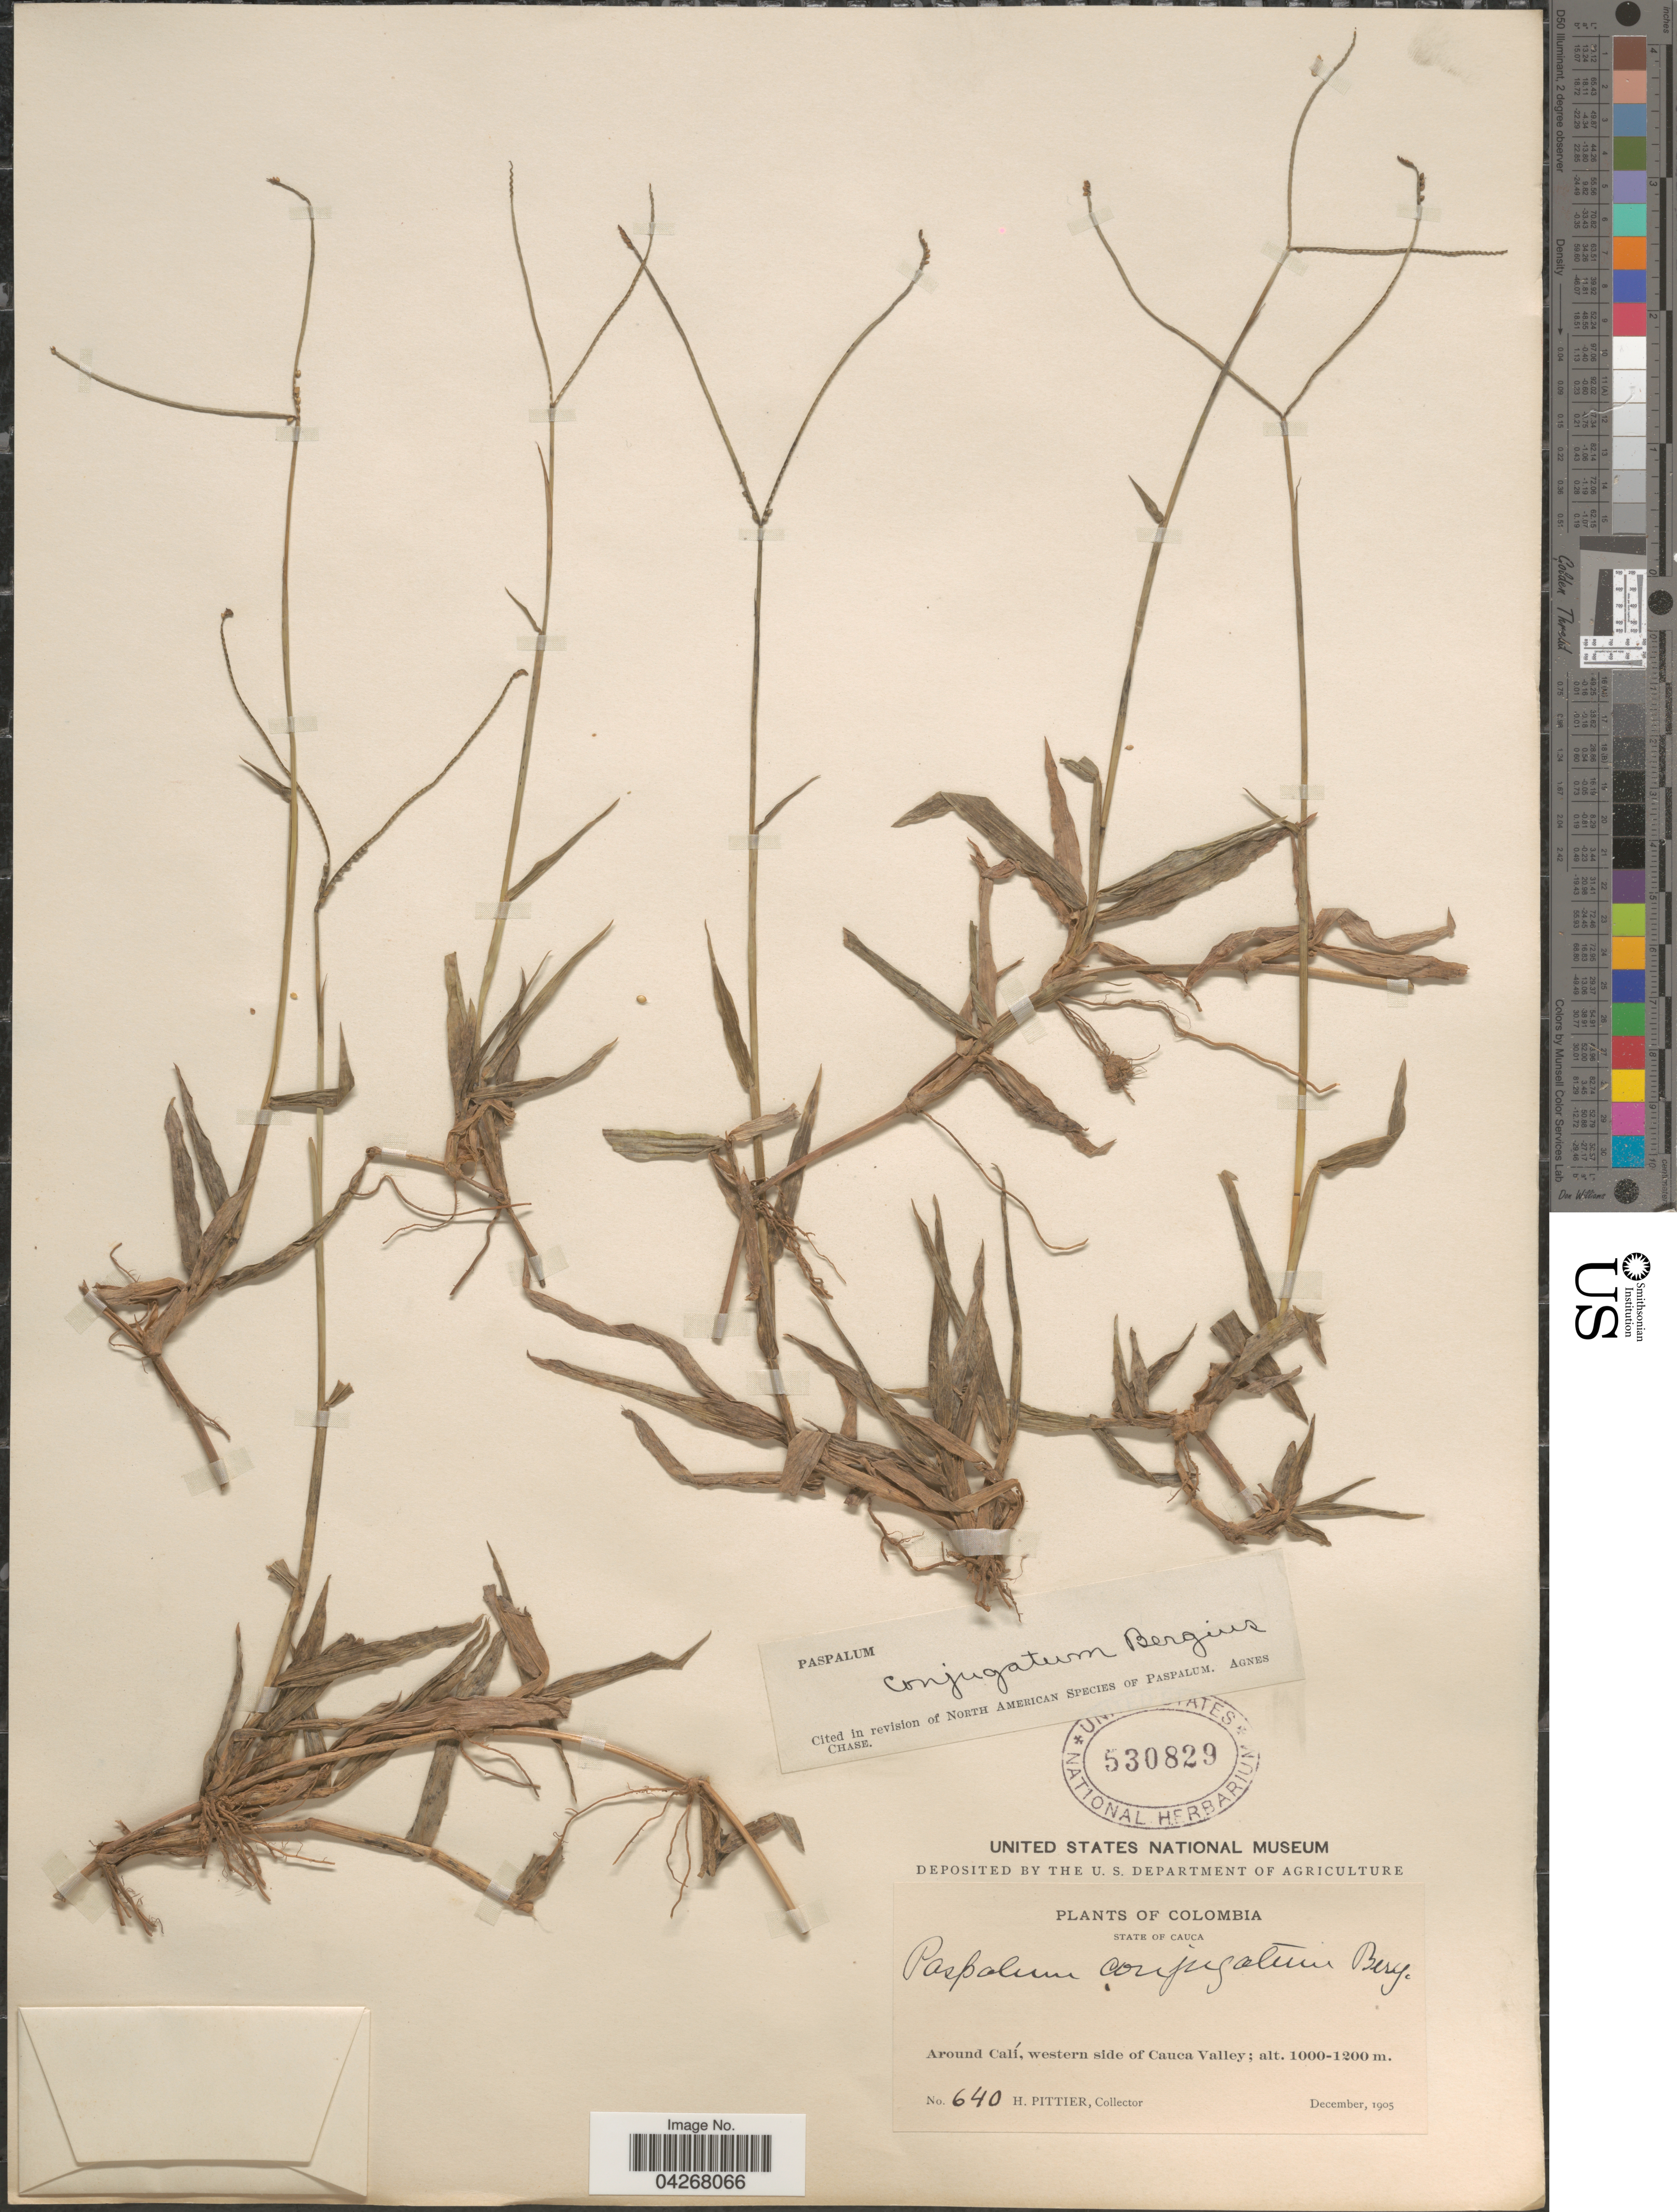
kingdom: Plantae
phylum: Tracheophyta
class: Liliopsida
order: Poales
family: Poaceae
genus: Paspalum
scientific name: Paspalum conjugatum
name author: P.J. Bergius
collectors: H. F. Pittier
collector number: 640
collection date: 1905-12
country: Colombia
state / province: Cauca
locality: Around Calí, western side of Cauca Valley.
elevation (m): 1000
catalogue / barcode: US 530829